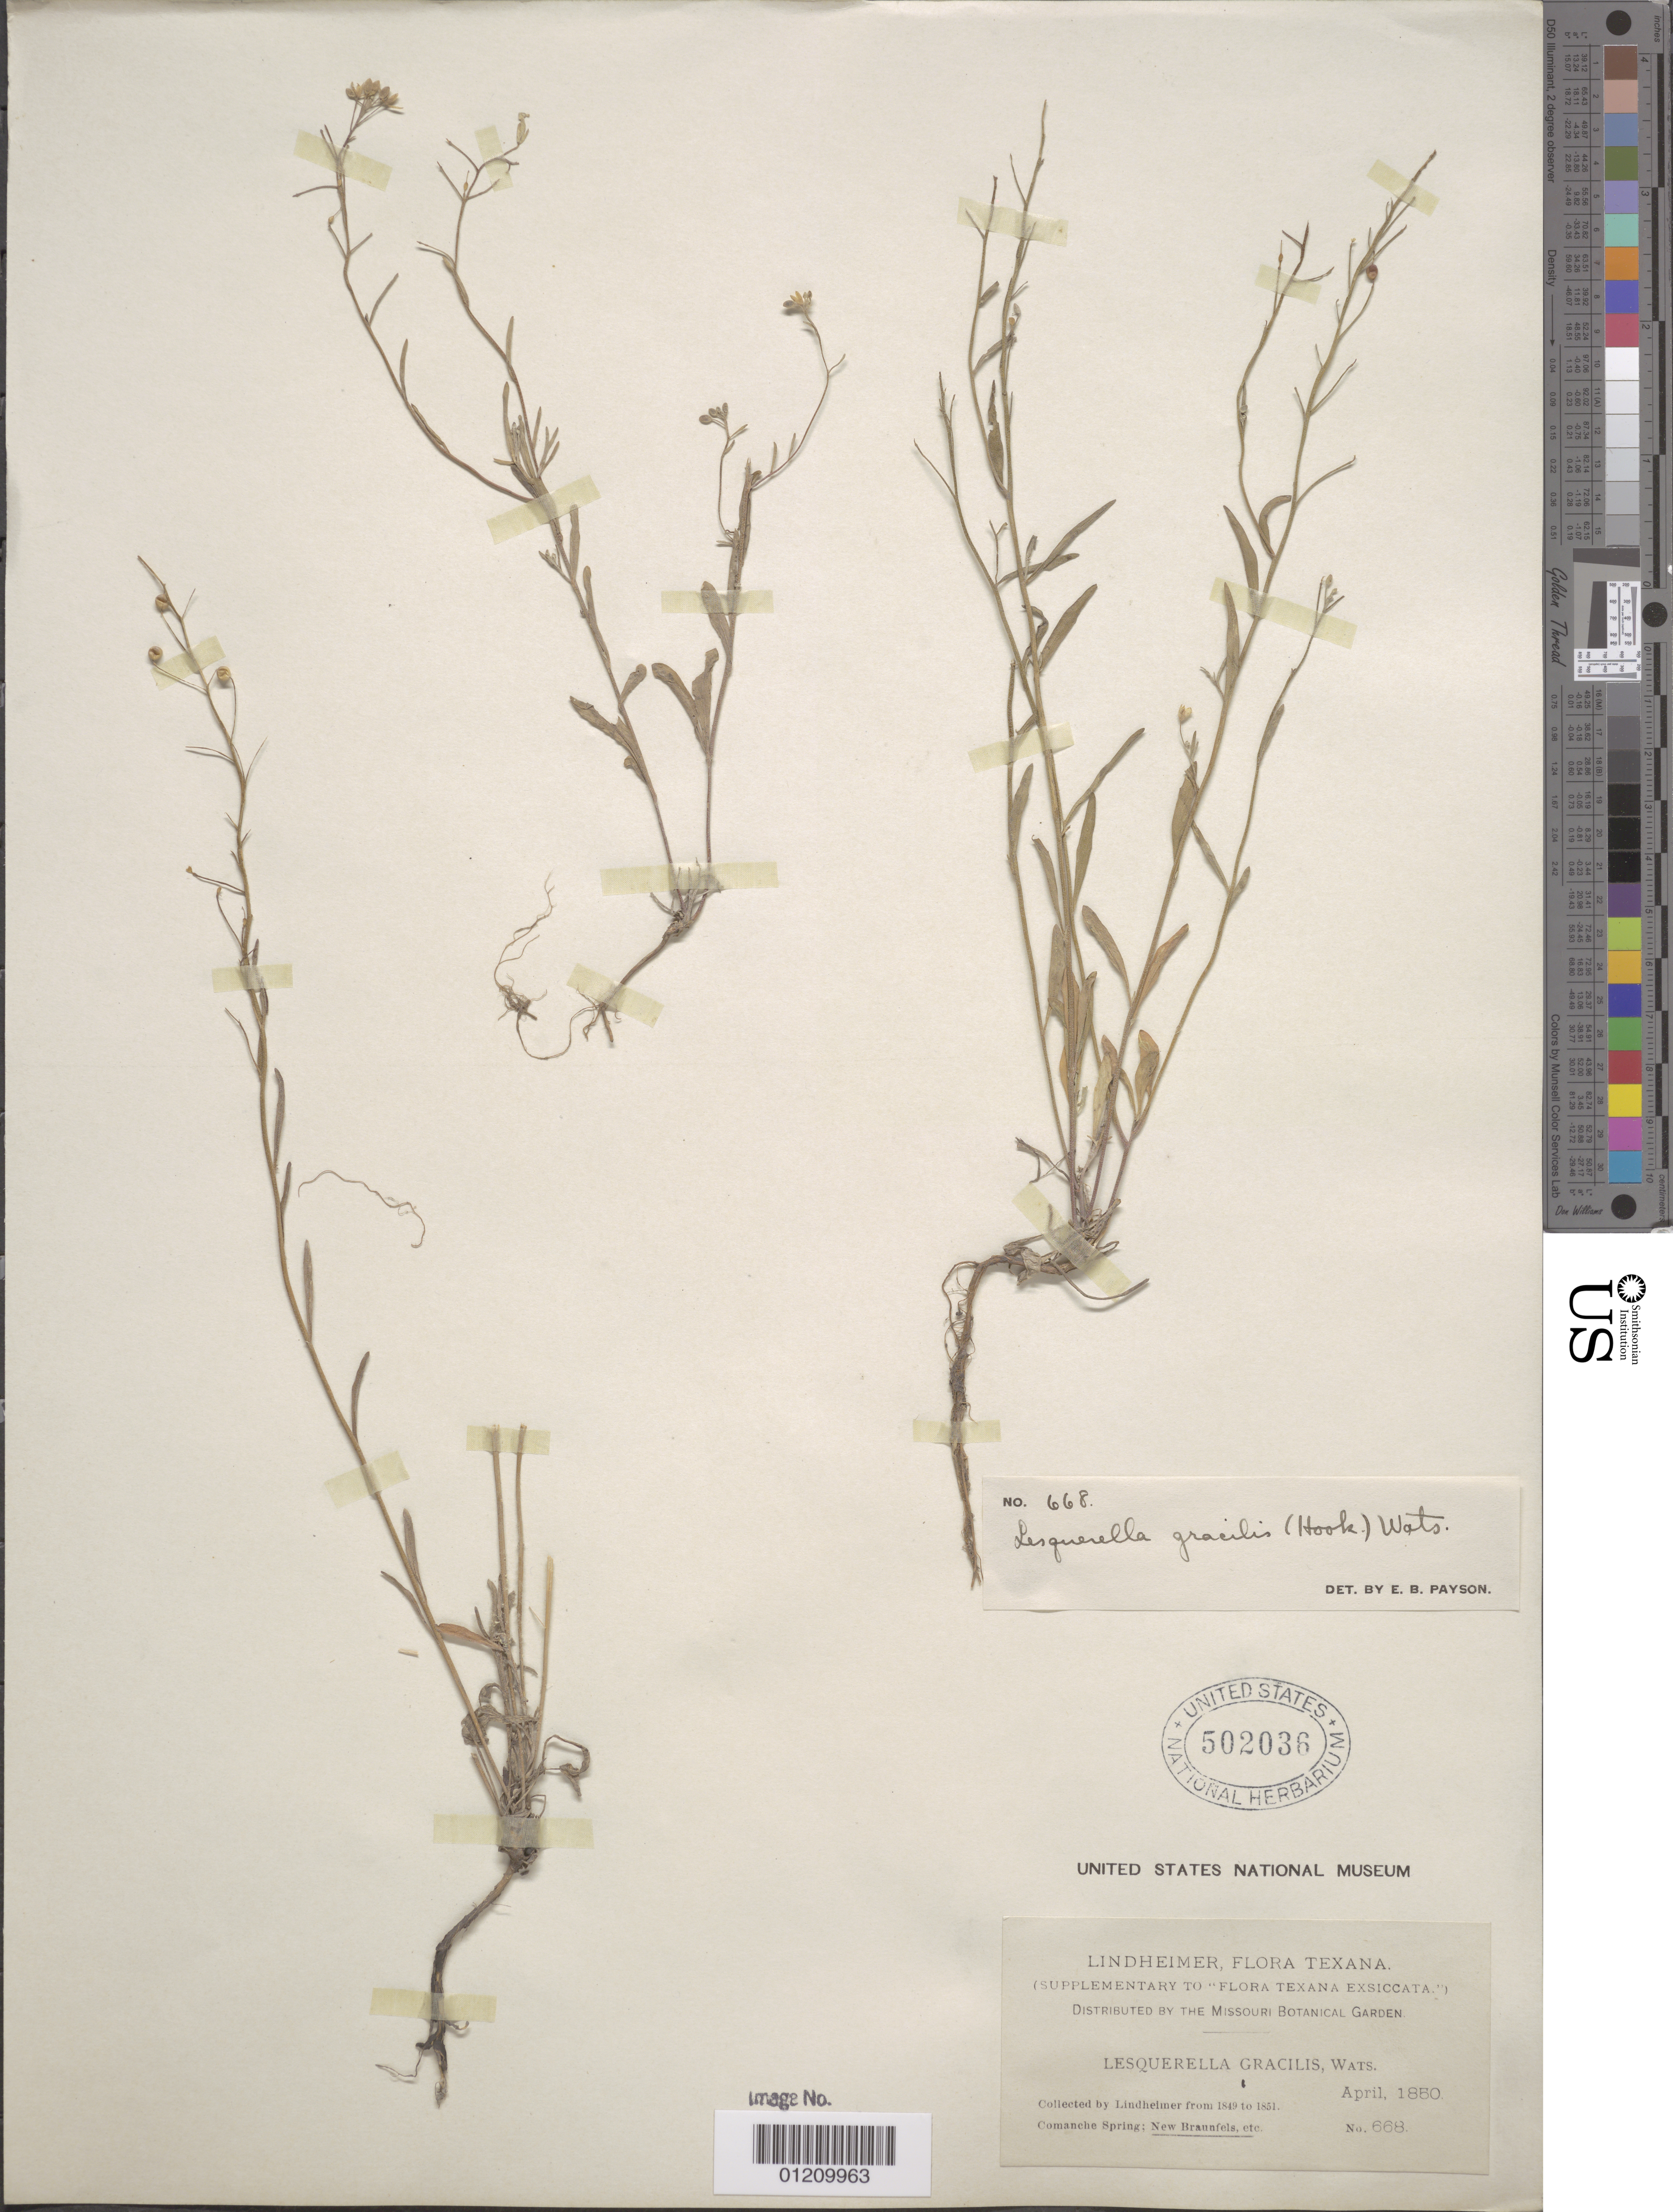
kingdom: Plantae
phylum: Tracheophyta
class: Magnoliopsida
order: Brassicales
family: Brassicaceae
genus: Lesquerella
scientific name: Lesquerella gracilis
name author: (Hook.) S. Watson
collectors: F. J. Lindheimer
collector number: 668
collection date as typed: Apr 1850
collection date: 1850-04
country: United States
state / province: Texas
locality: Comanche Spring: New Braunfels, etc.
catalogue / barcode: US 502036